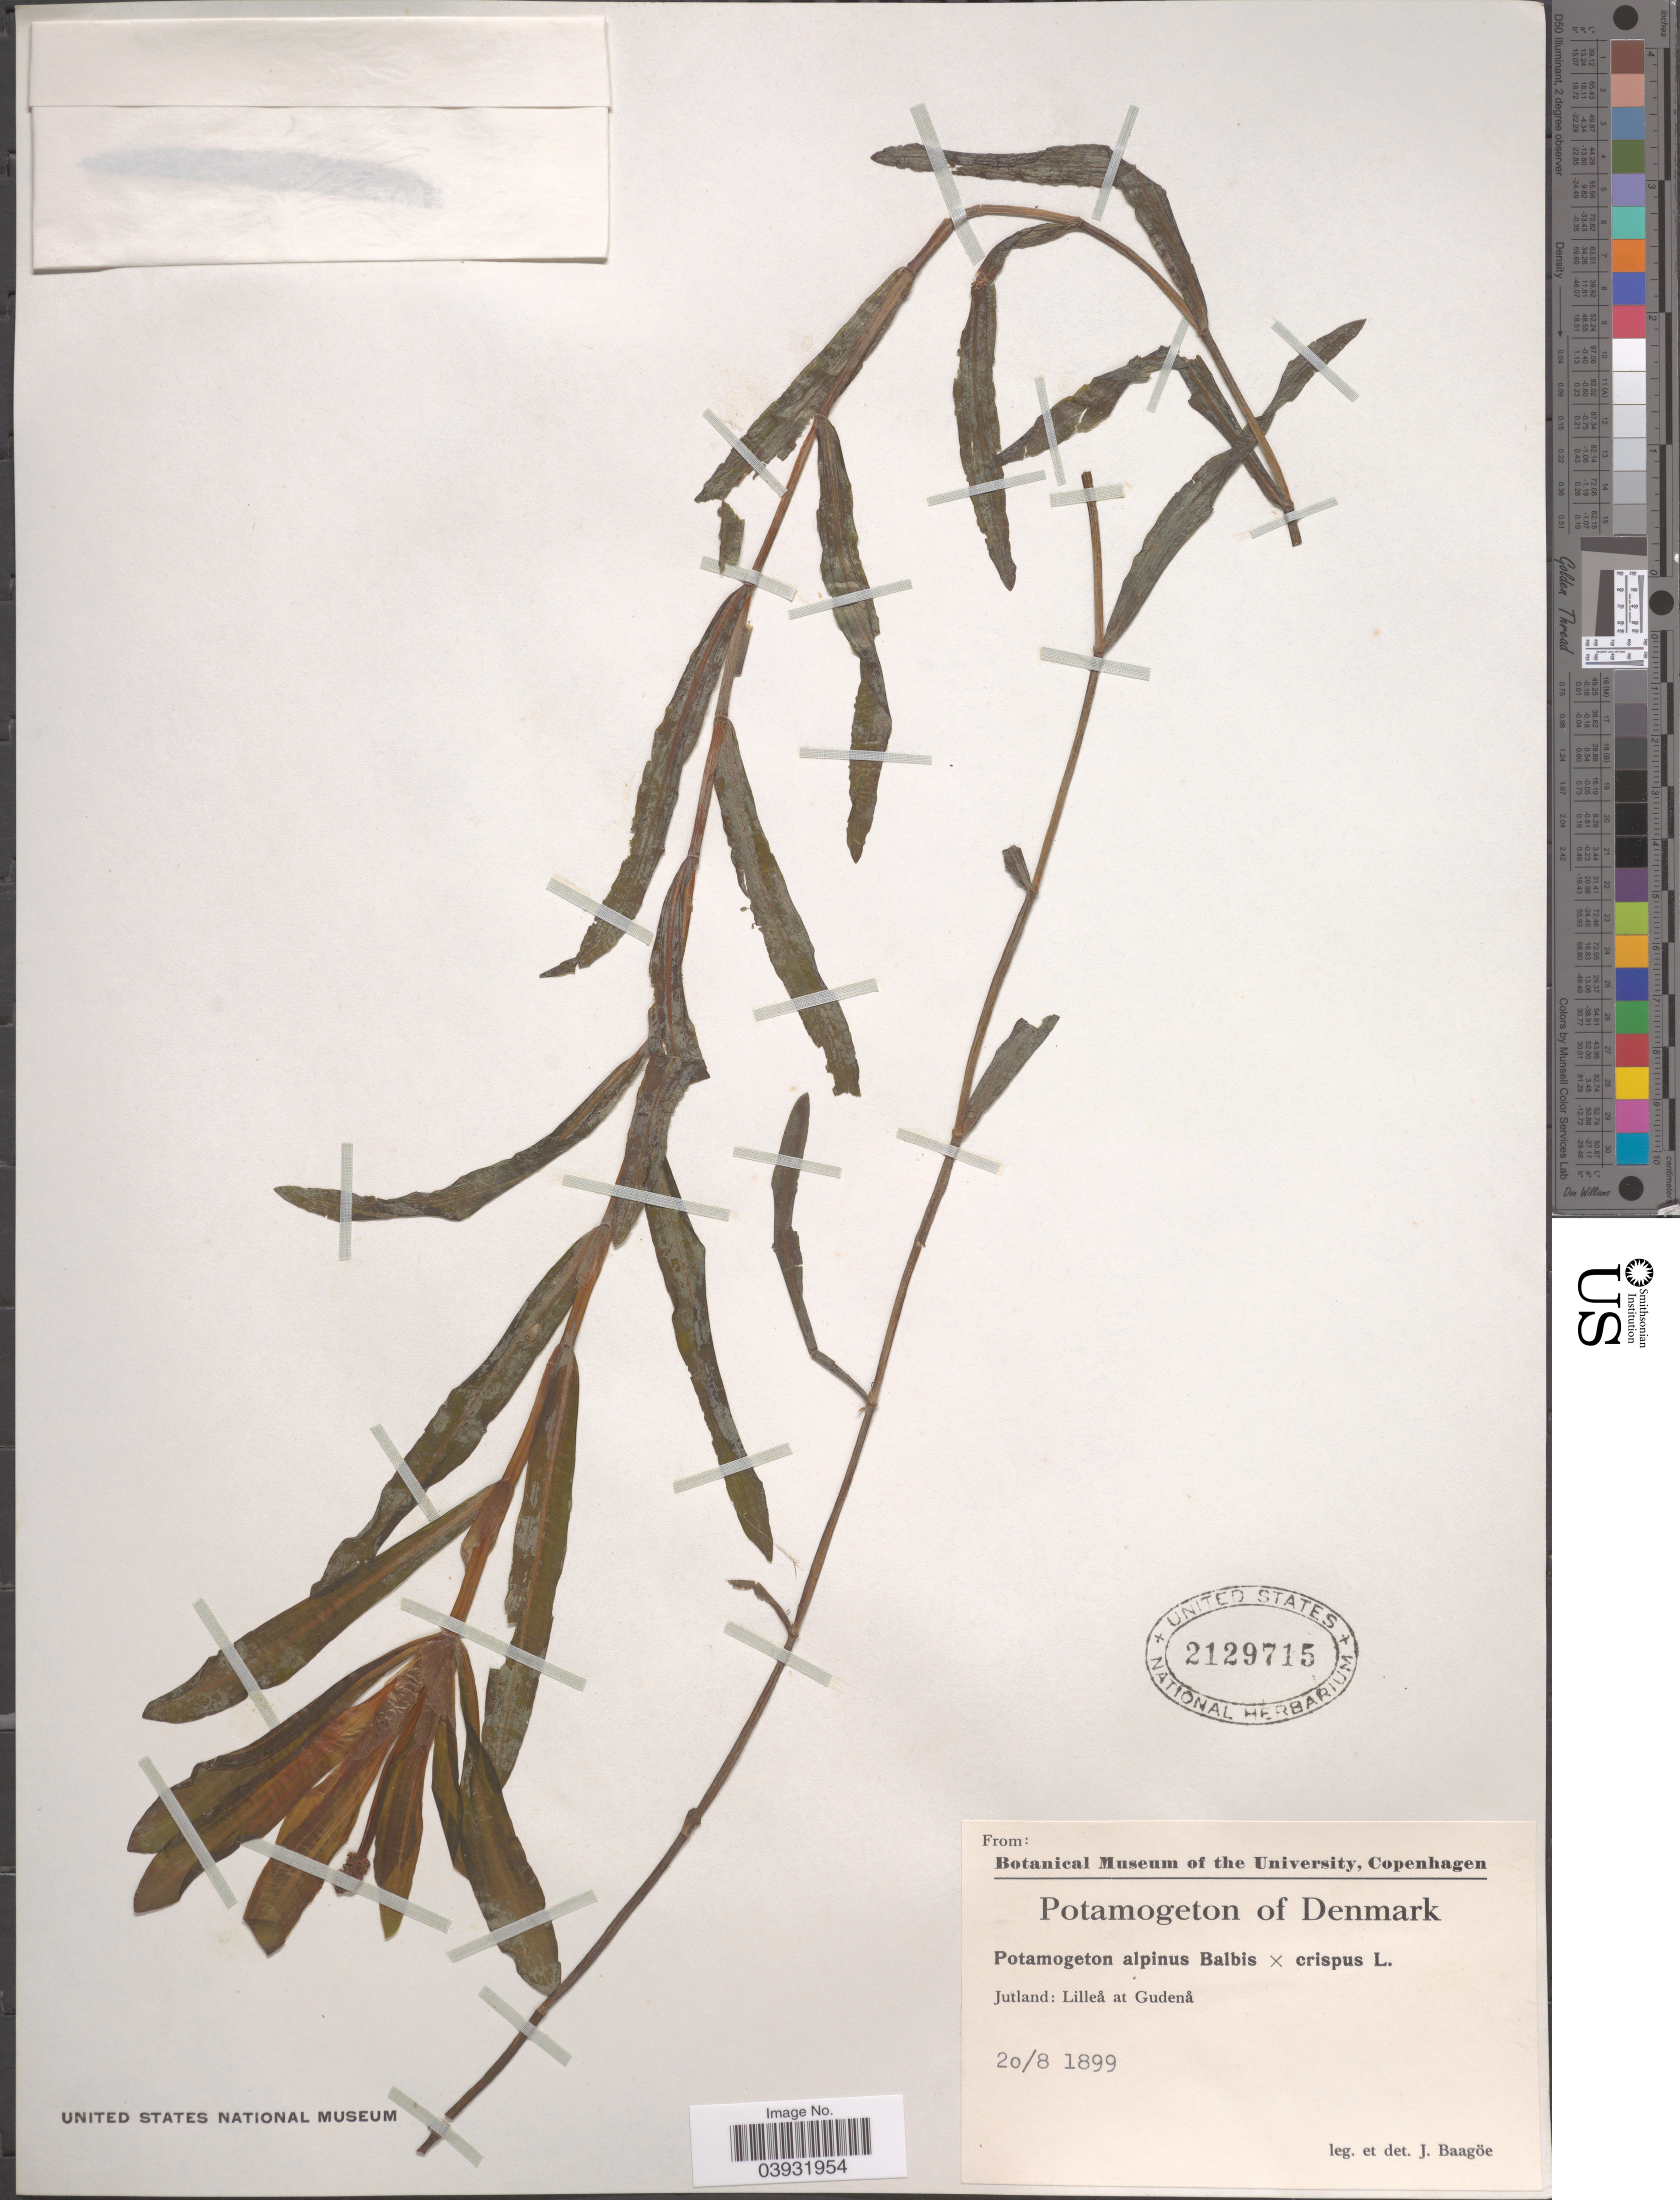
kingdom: Plantae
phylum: Tracheophyta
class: Liliopsida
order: Alismatales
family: Potamogetonaceae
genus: Potamogeton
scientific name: Potamogeton alpinus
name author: Balb.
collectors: J. Baagoe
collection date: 1899-08-20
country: Denmark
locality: Jutland: Lillea at Gudena.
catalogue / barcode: US 2129715